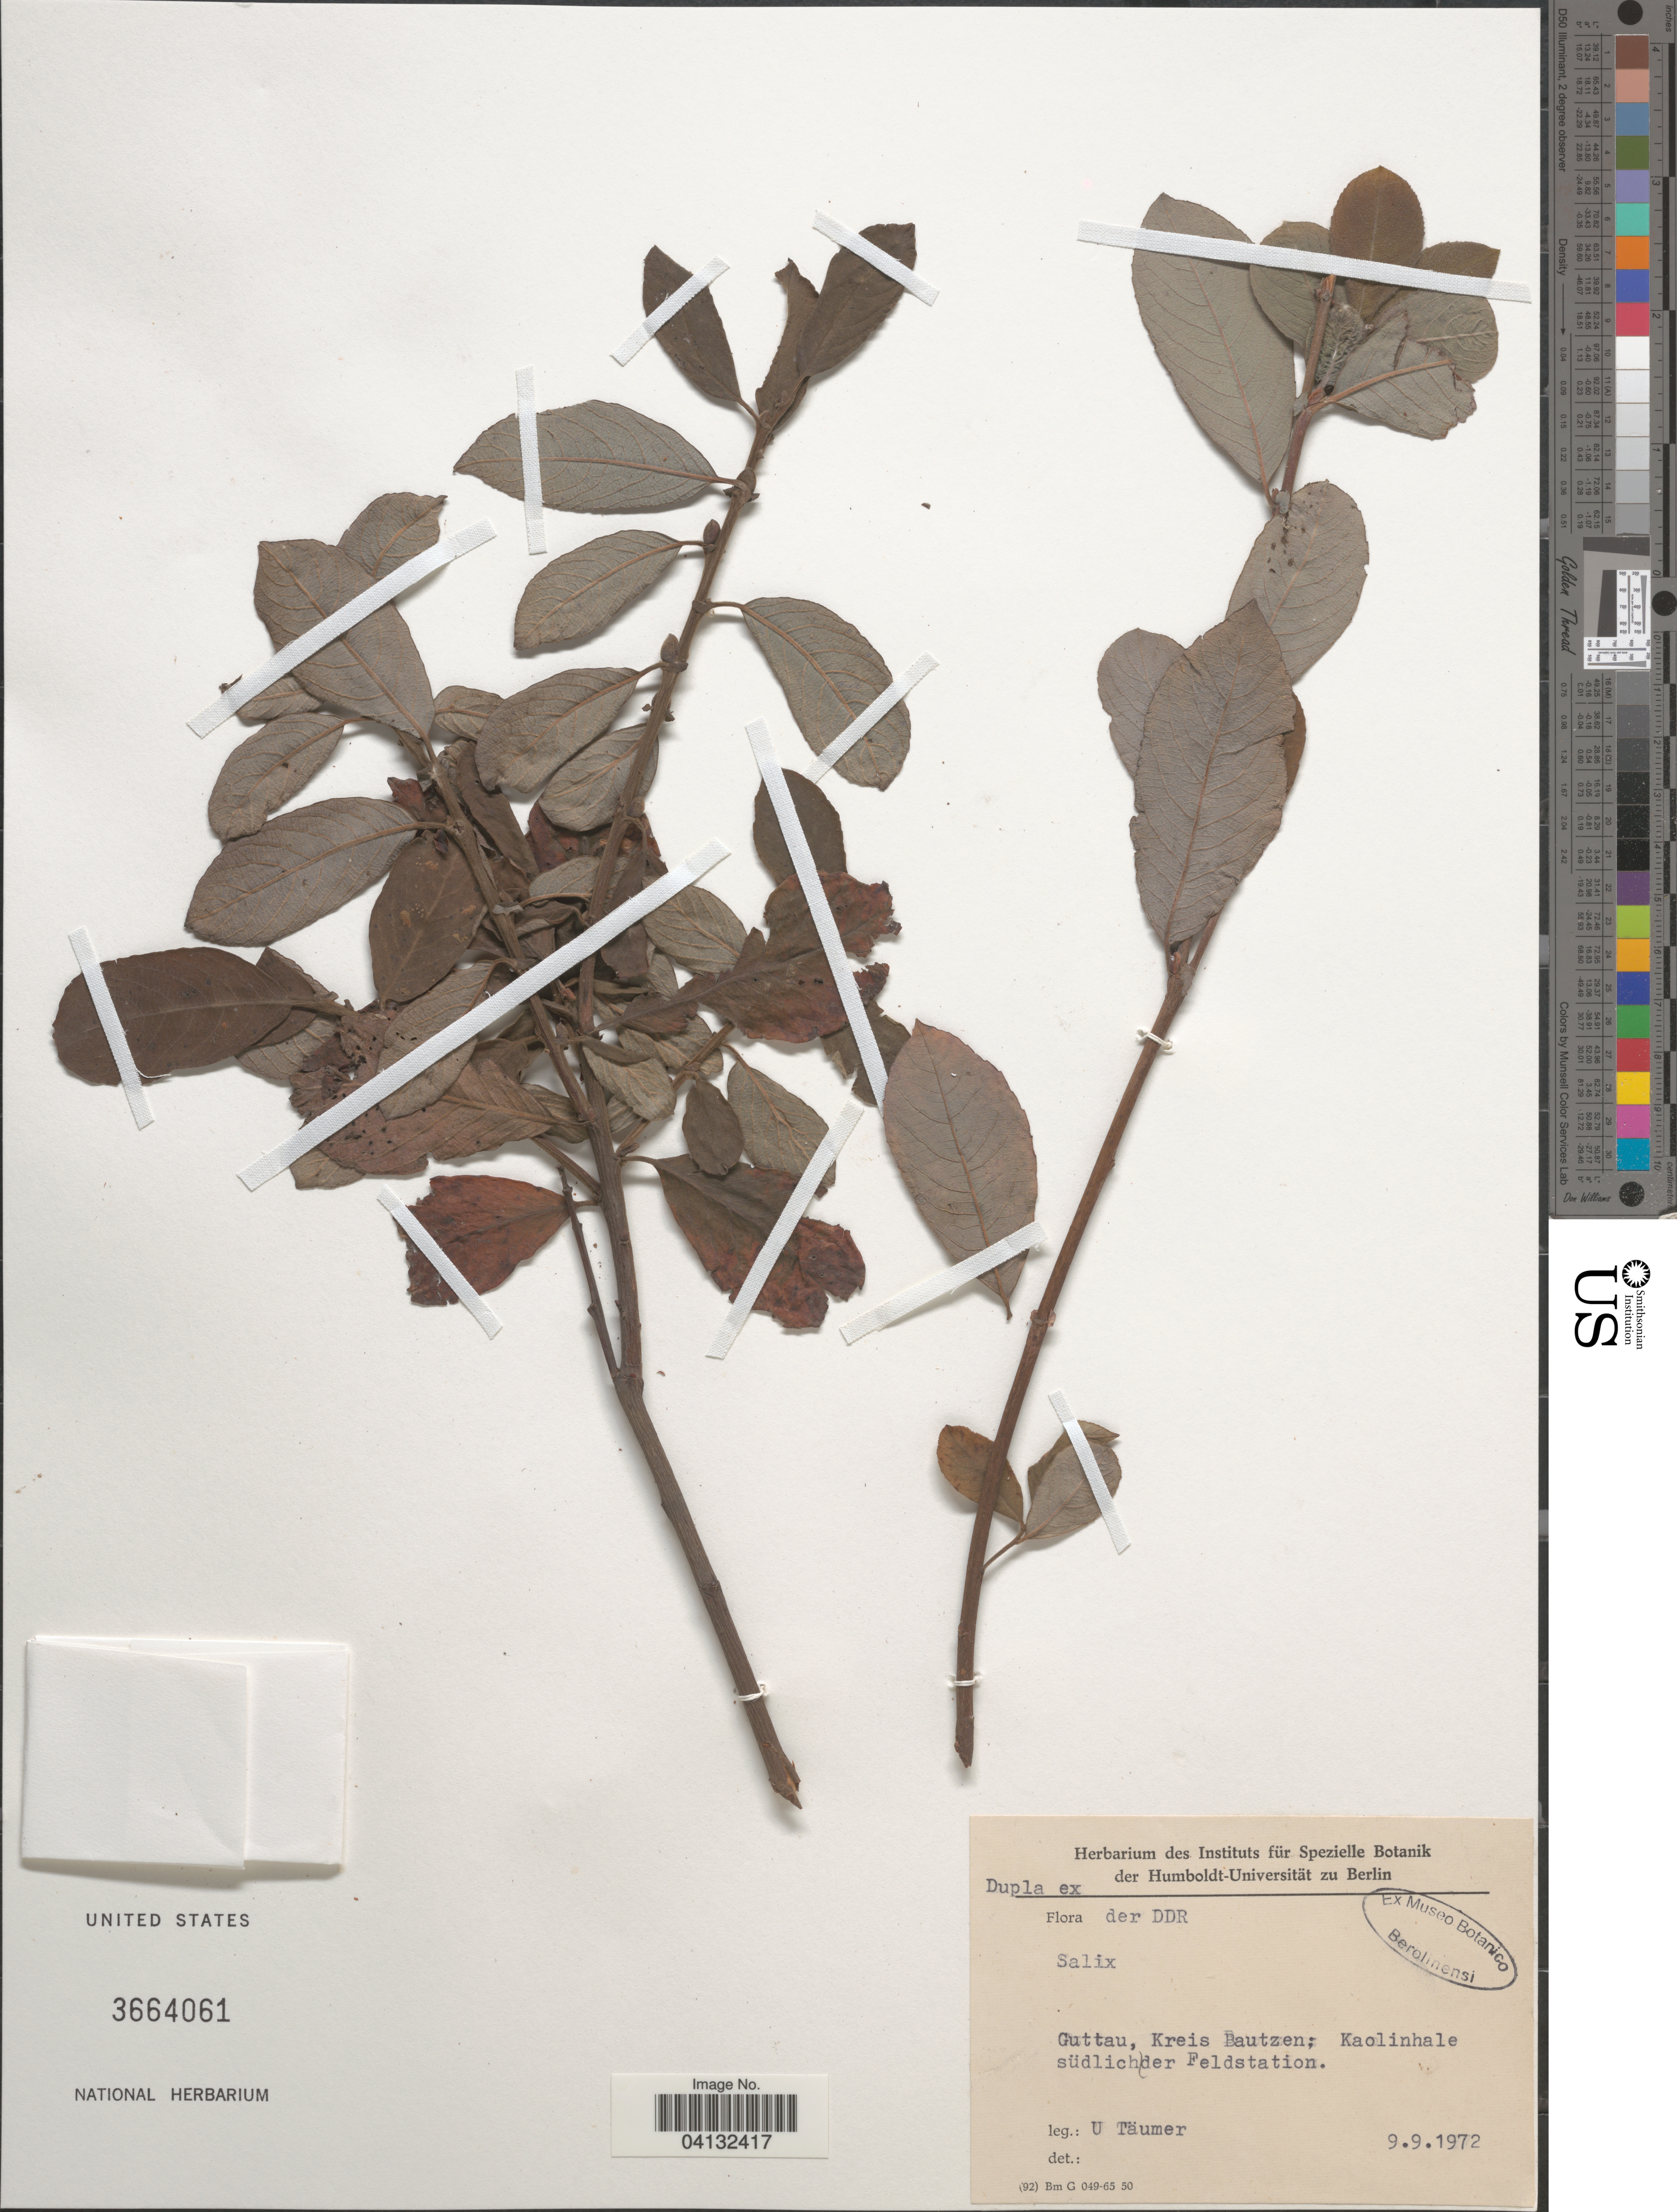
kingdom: Plantae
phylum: Tracheophyta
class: Magnoliopsida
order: Malpighiales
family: Salicaceae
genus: Salix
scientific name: Salix cordata x S. sericea Marshall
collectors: U. Täumer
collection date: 1972-09-09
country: Germany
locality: DDR. Guttau, Kreis Bautzen; Kaolinhale südlich der Feldstation.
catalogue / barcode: US 3664061